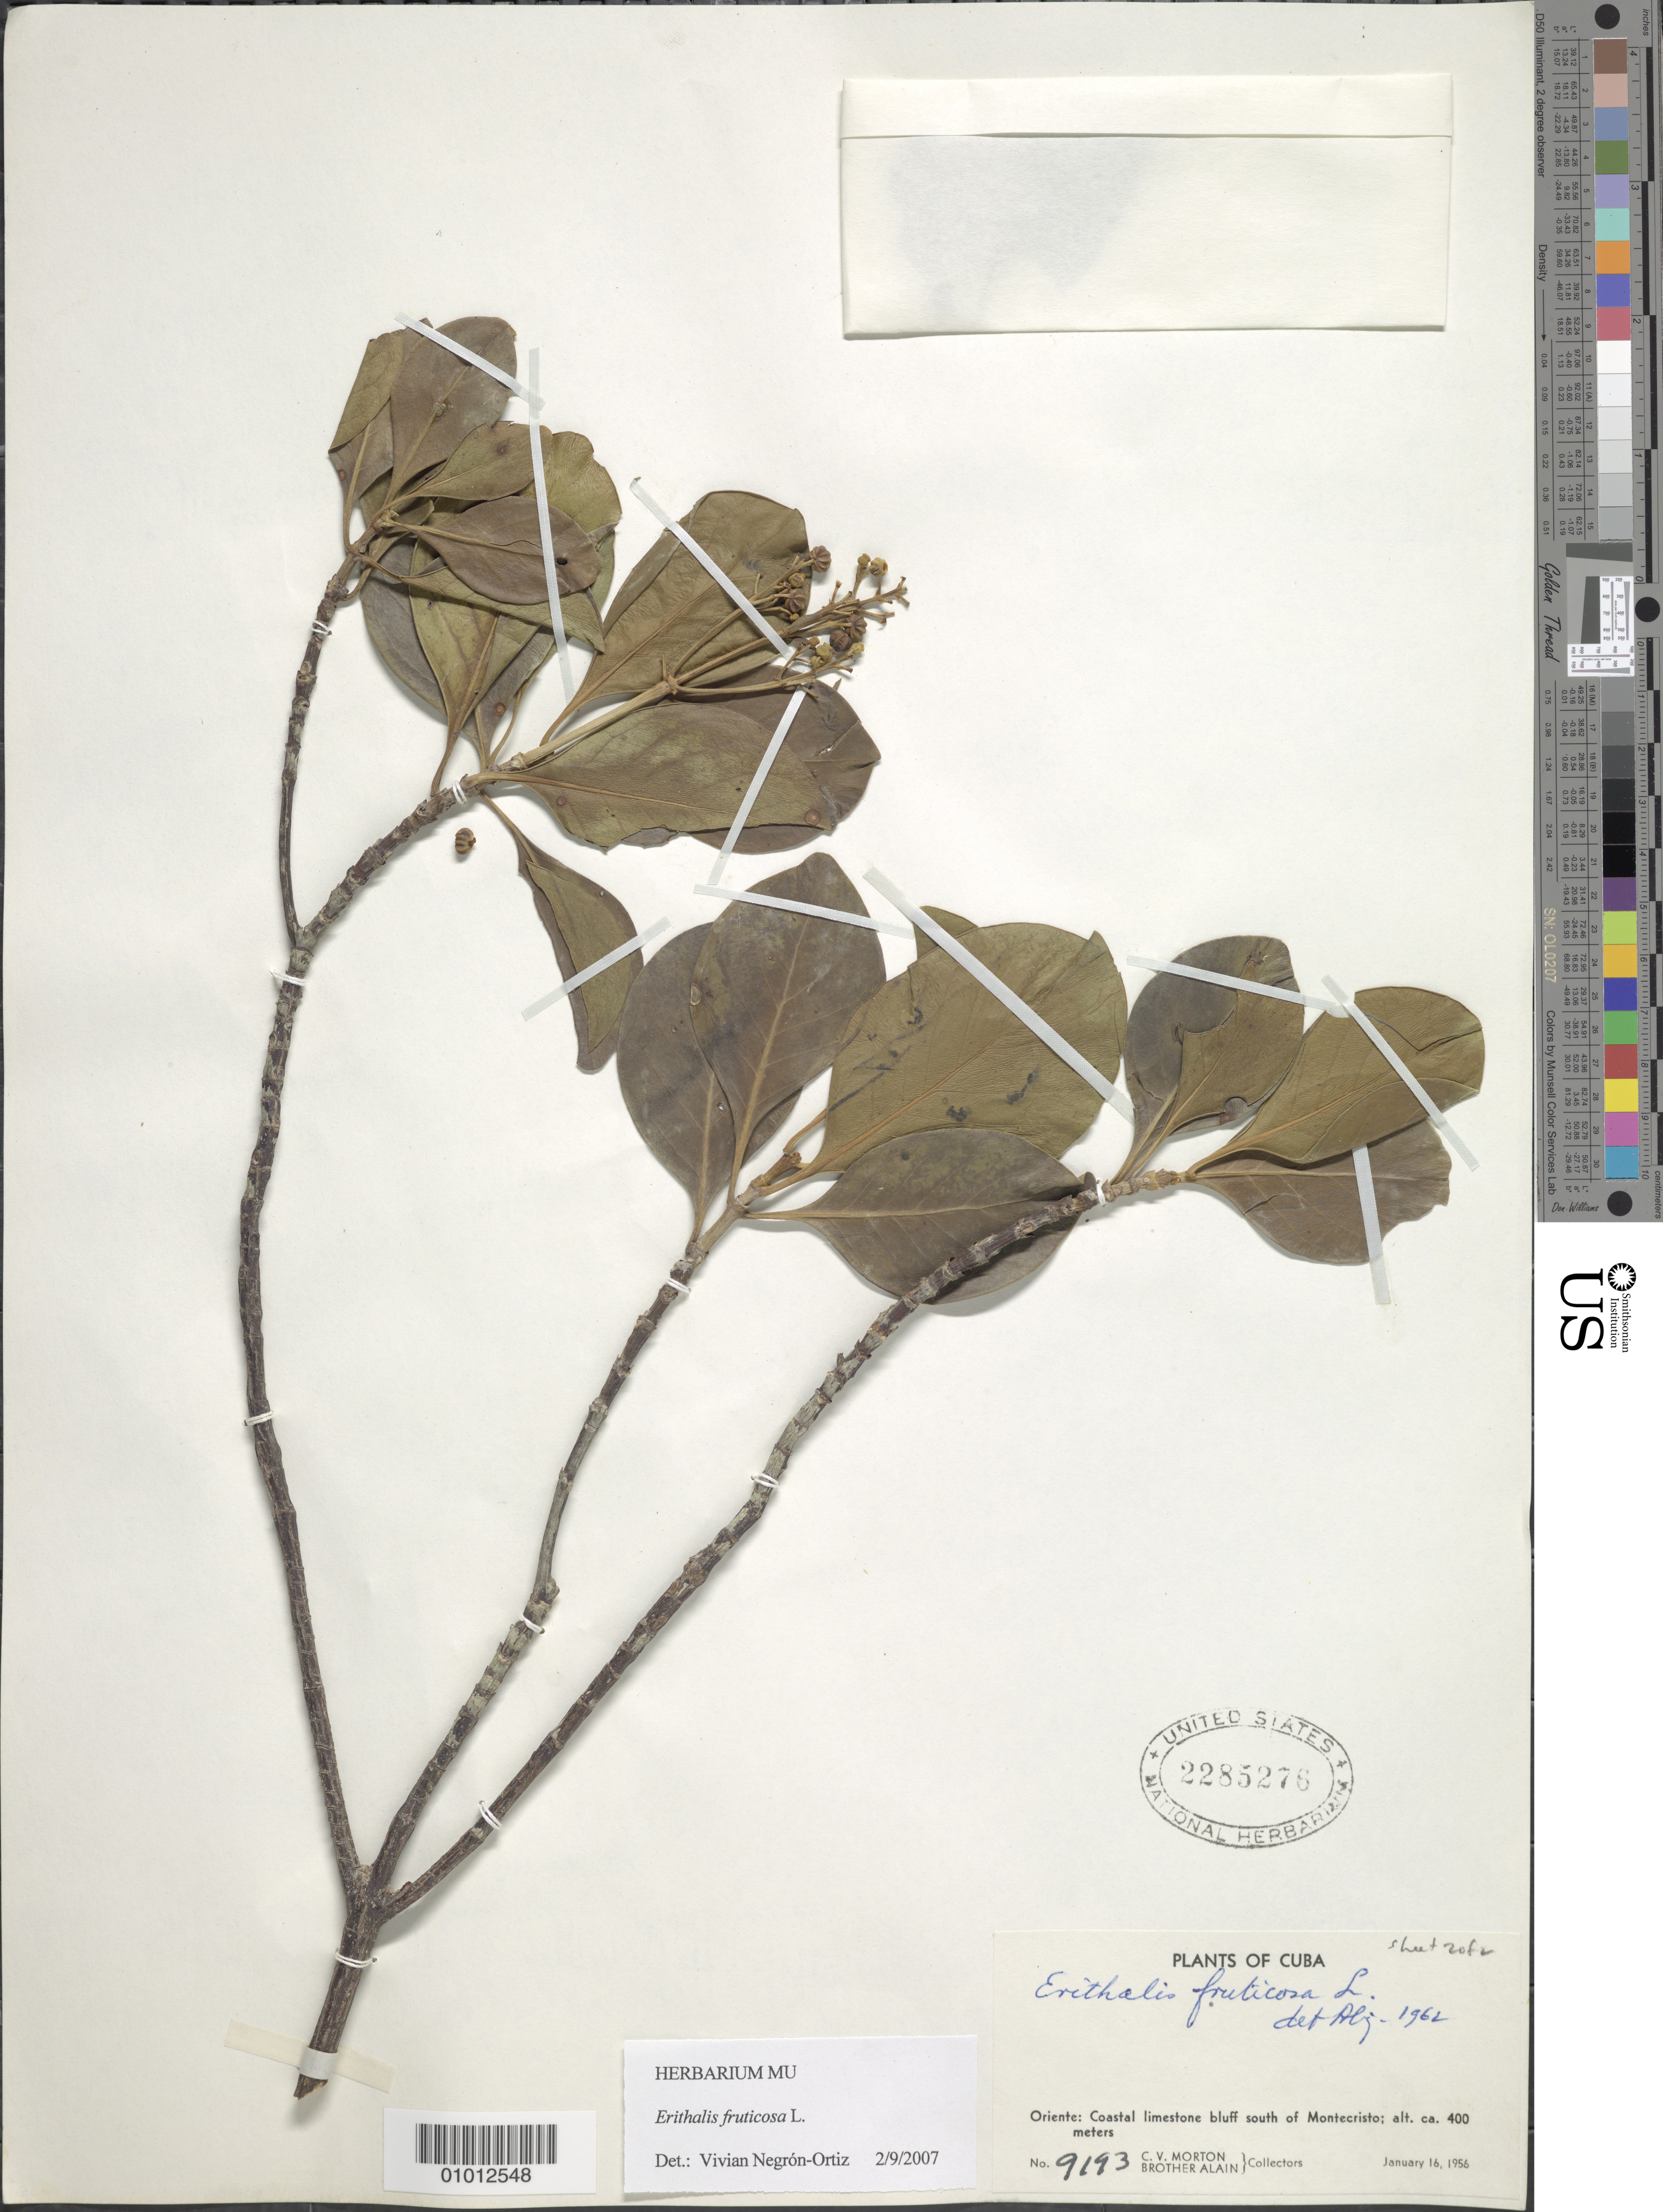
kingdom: Plantae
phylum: Tracheophyta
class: Magnoliopsida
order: Gentianales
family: Rubiaceae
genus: Erithalis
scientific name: Erithalis fruticosa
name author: L.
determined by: Negrón-Ortiz, V.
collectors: C. V. Morton & A. H. Liogier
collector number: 9193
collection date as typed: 16 Jan 1956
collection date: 1956-01-16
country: Cuba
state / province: Oriente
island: Cuba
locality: South of Montecristo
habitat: Coastal limestone bluff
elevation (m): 400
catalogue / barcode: US 2285276